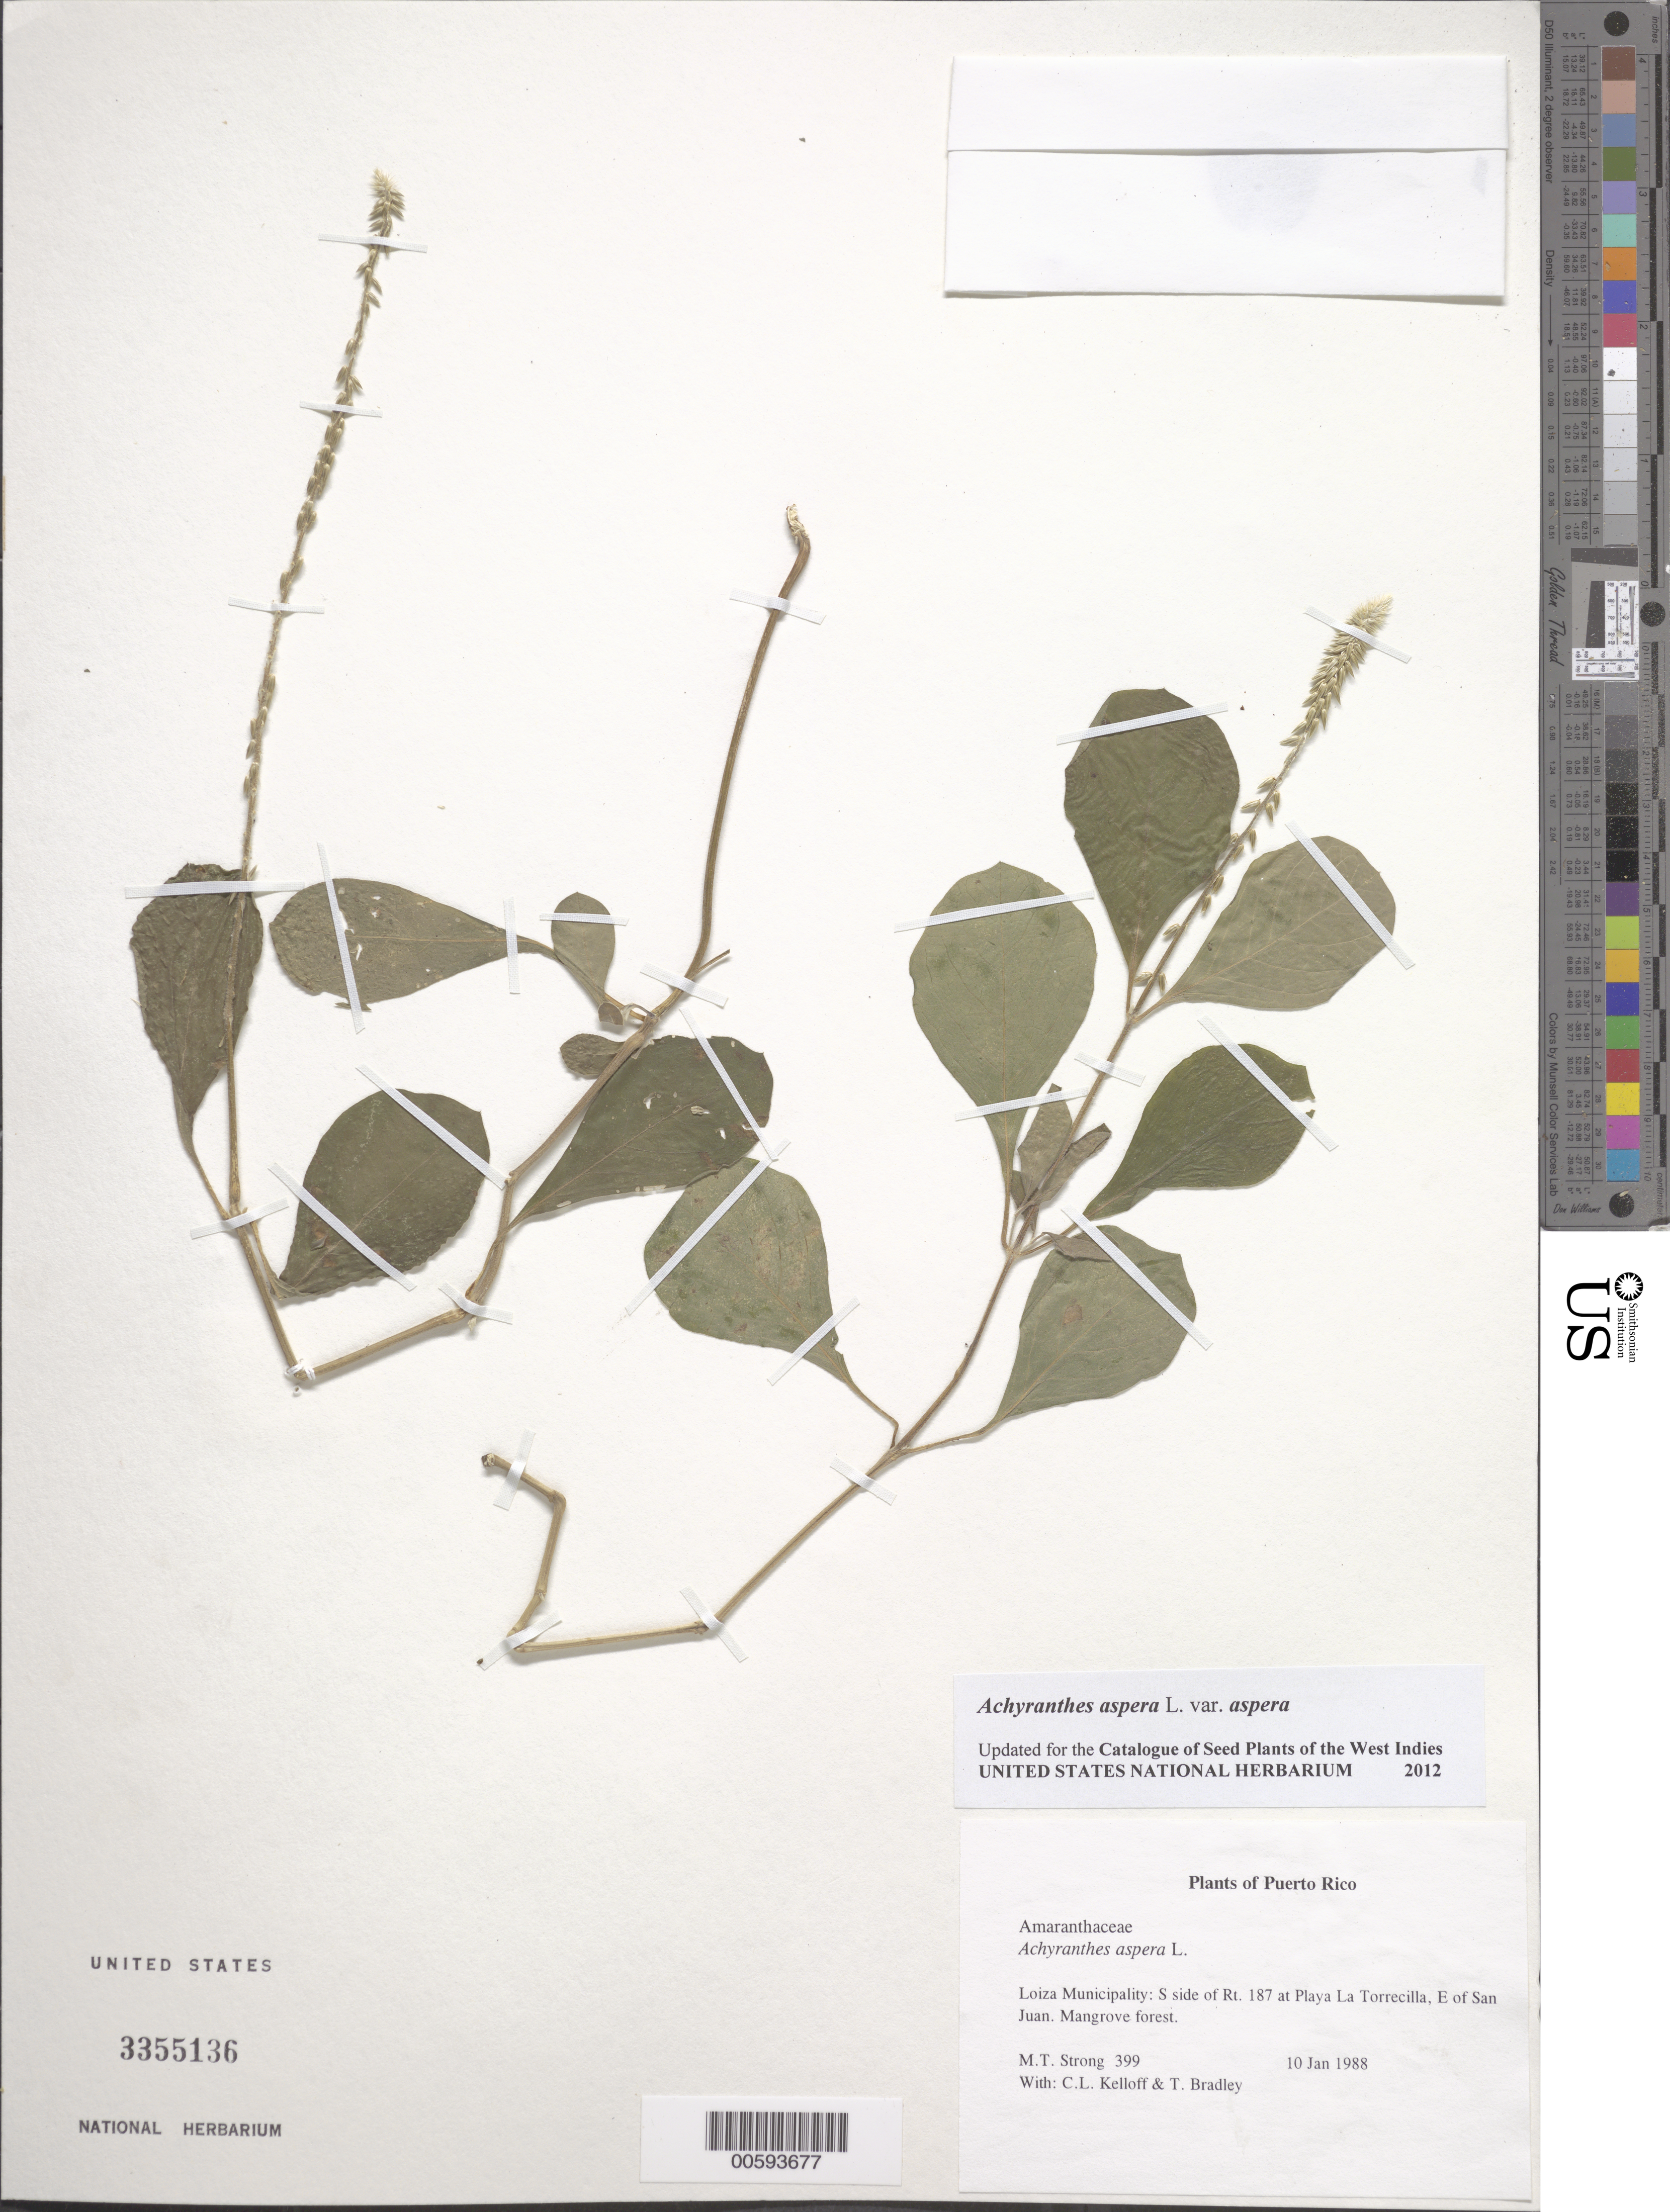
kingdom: Plantae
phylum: Tracheophyta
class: Magnoliopsida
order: Caryophyllales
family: Amaranthaceae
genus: Achyranthes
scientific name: Achyranthes aspera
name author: L.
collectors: M. T. Strong, C. L. Kelloff & T. Bradley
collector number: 399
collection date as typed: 10 Jan 1988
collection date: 1988-01-10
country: Puerto Rico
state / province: Loíza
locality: Loiza Municipality: S side of Rt. 187 at Playa La Torrecilla, E of San Juan.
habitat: Mangrove forest.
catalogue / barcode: US 3355136